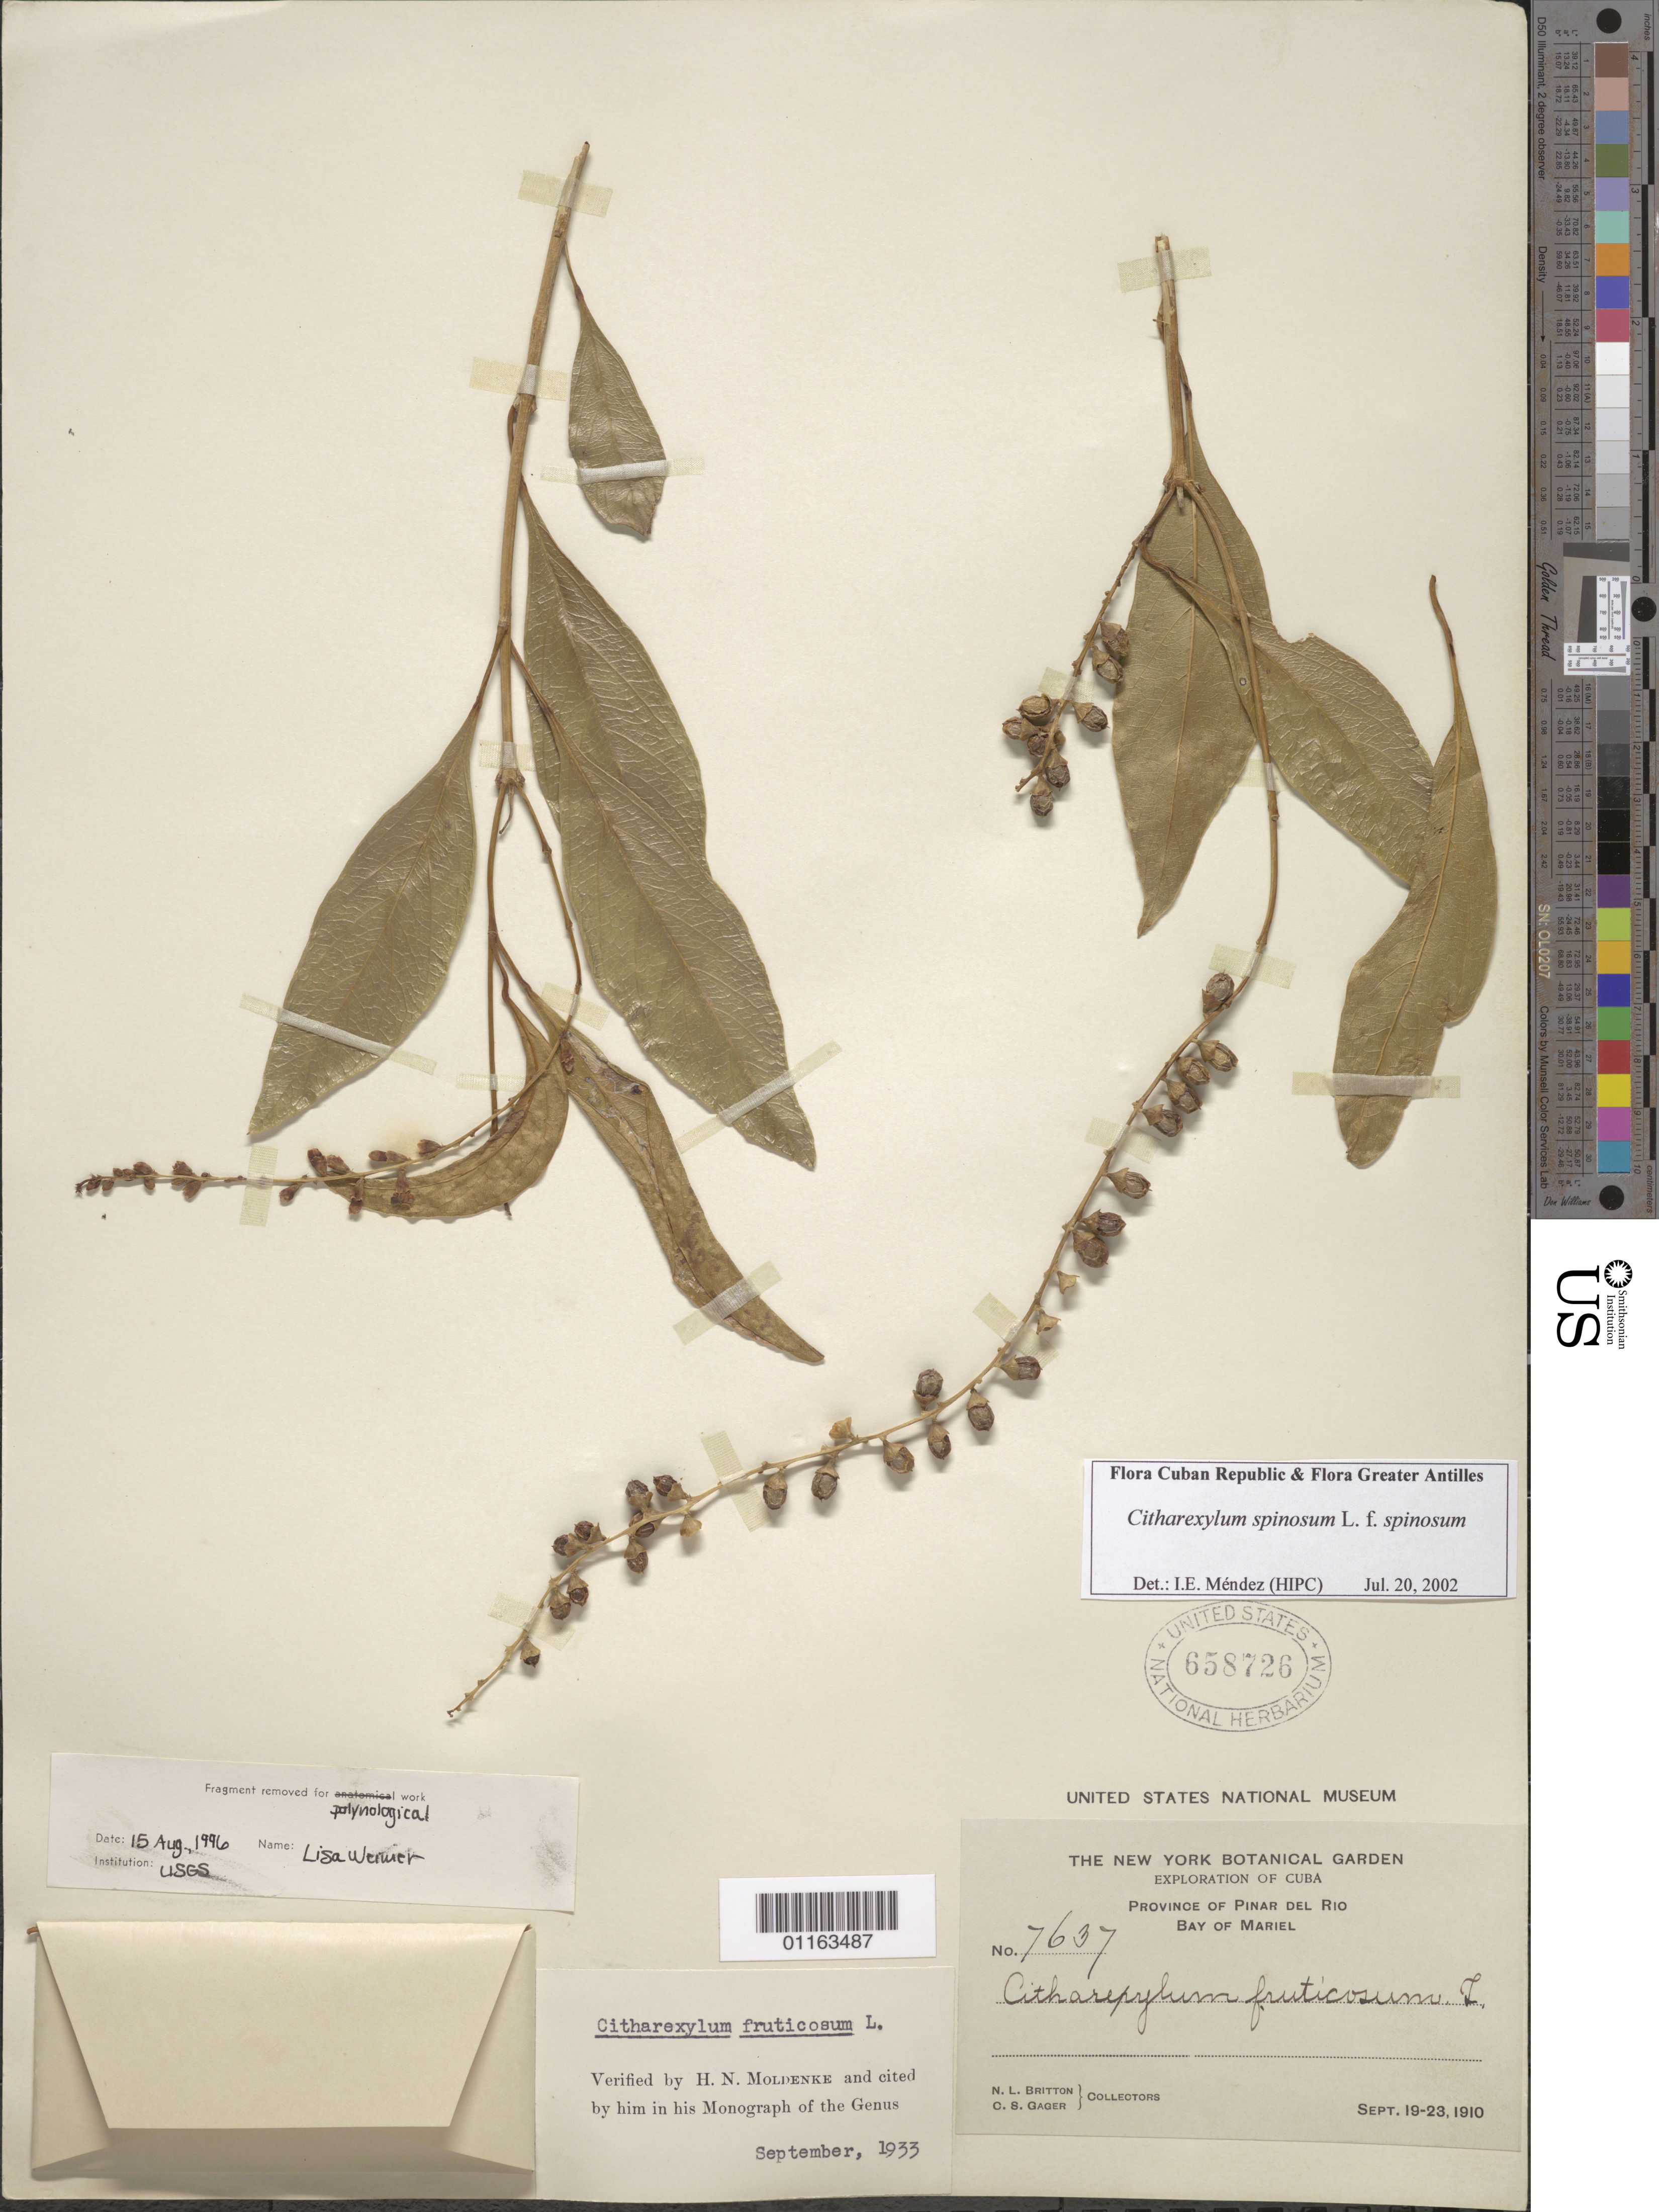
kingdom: Plantae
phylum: Tracheophyta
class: Magnoliopsida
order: Lamiales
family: Verbenaceae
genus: Citharexylum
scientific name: Citharexylum spinosum f. spinosum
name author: L.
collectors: N. Britton & C. Gager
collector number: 7637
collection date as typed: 19 Sep 1910 to 23 Sep 1910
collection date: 1910-09-19/1910-09-23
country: Cuba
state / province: Pinar del Rio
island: Cuba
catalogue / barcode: US 658726